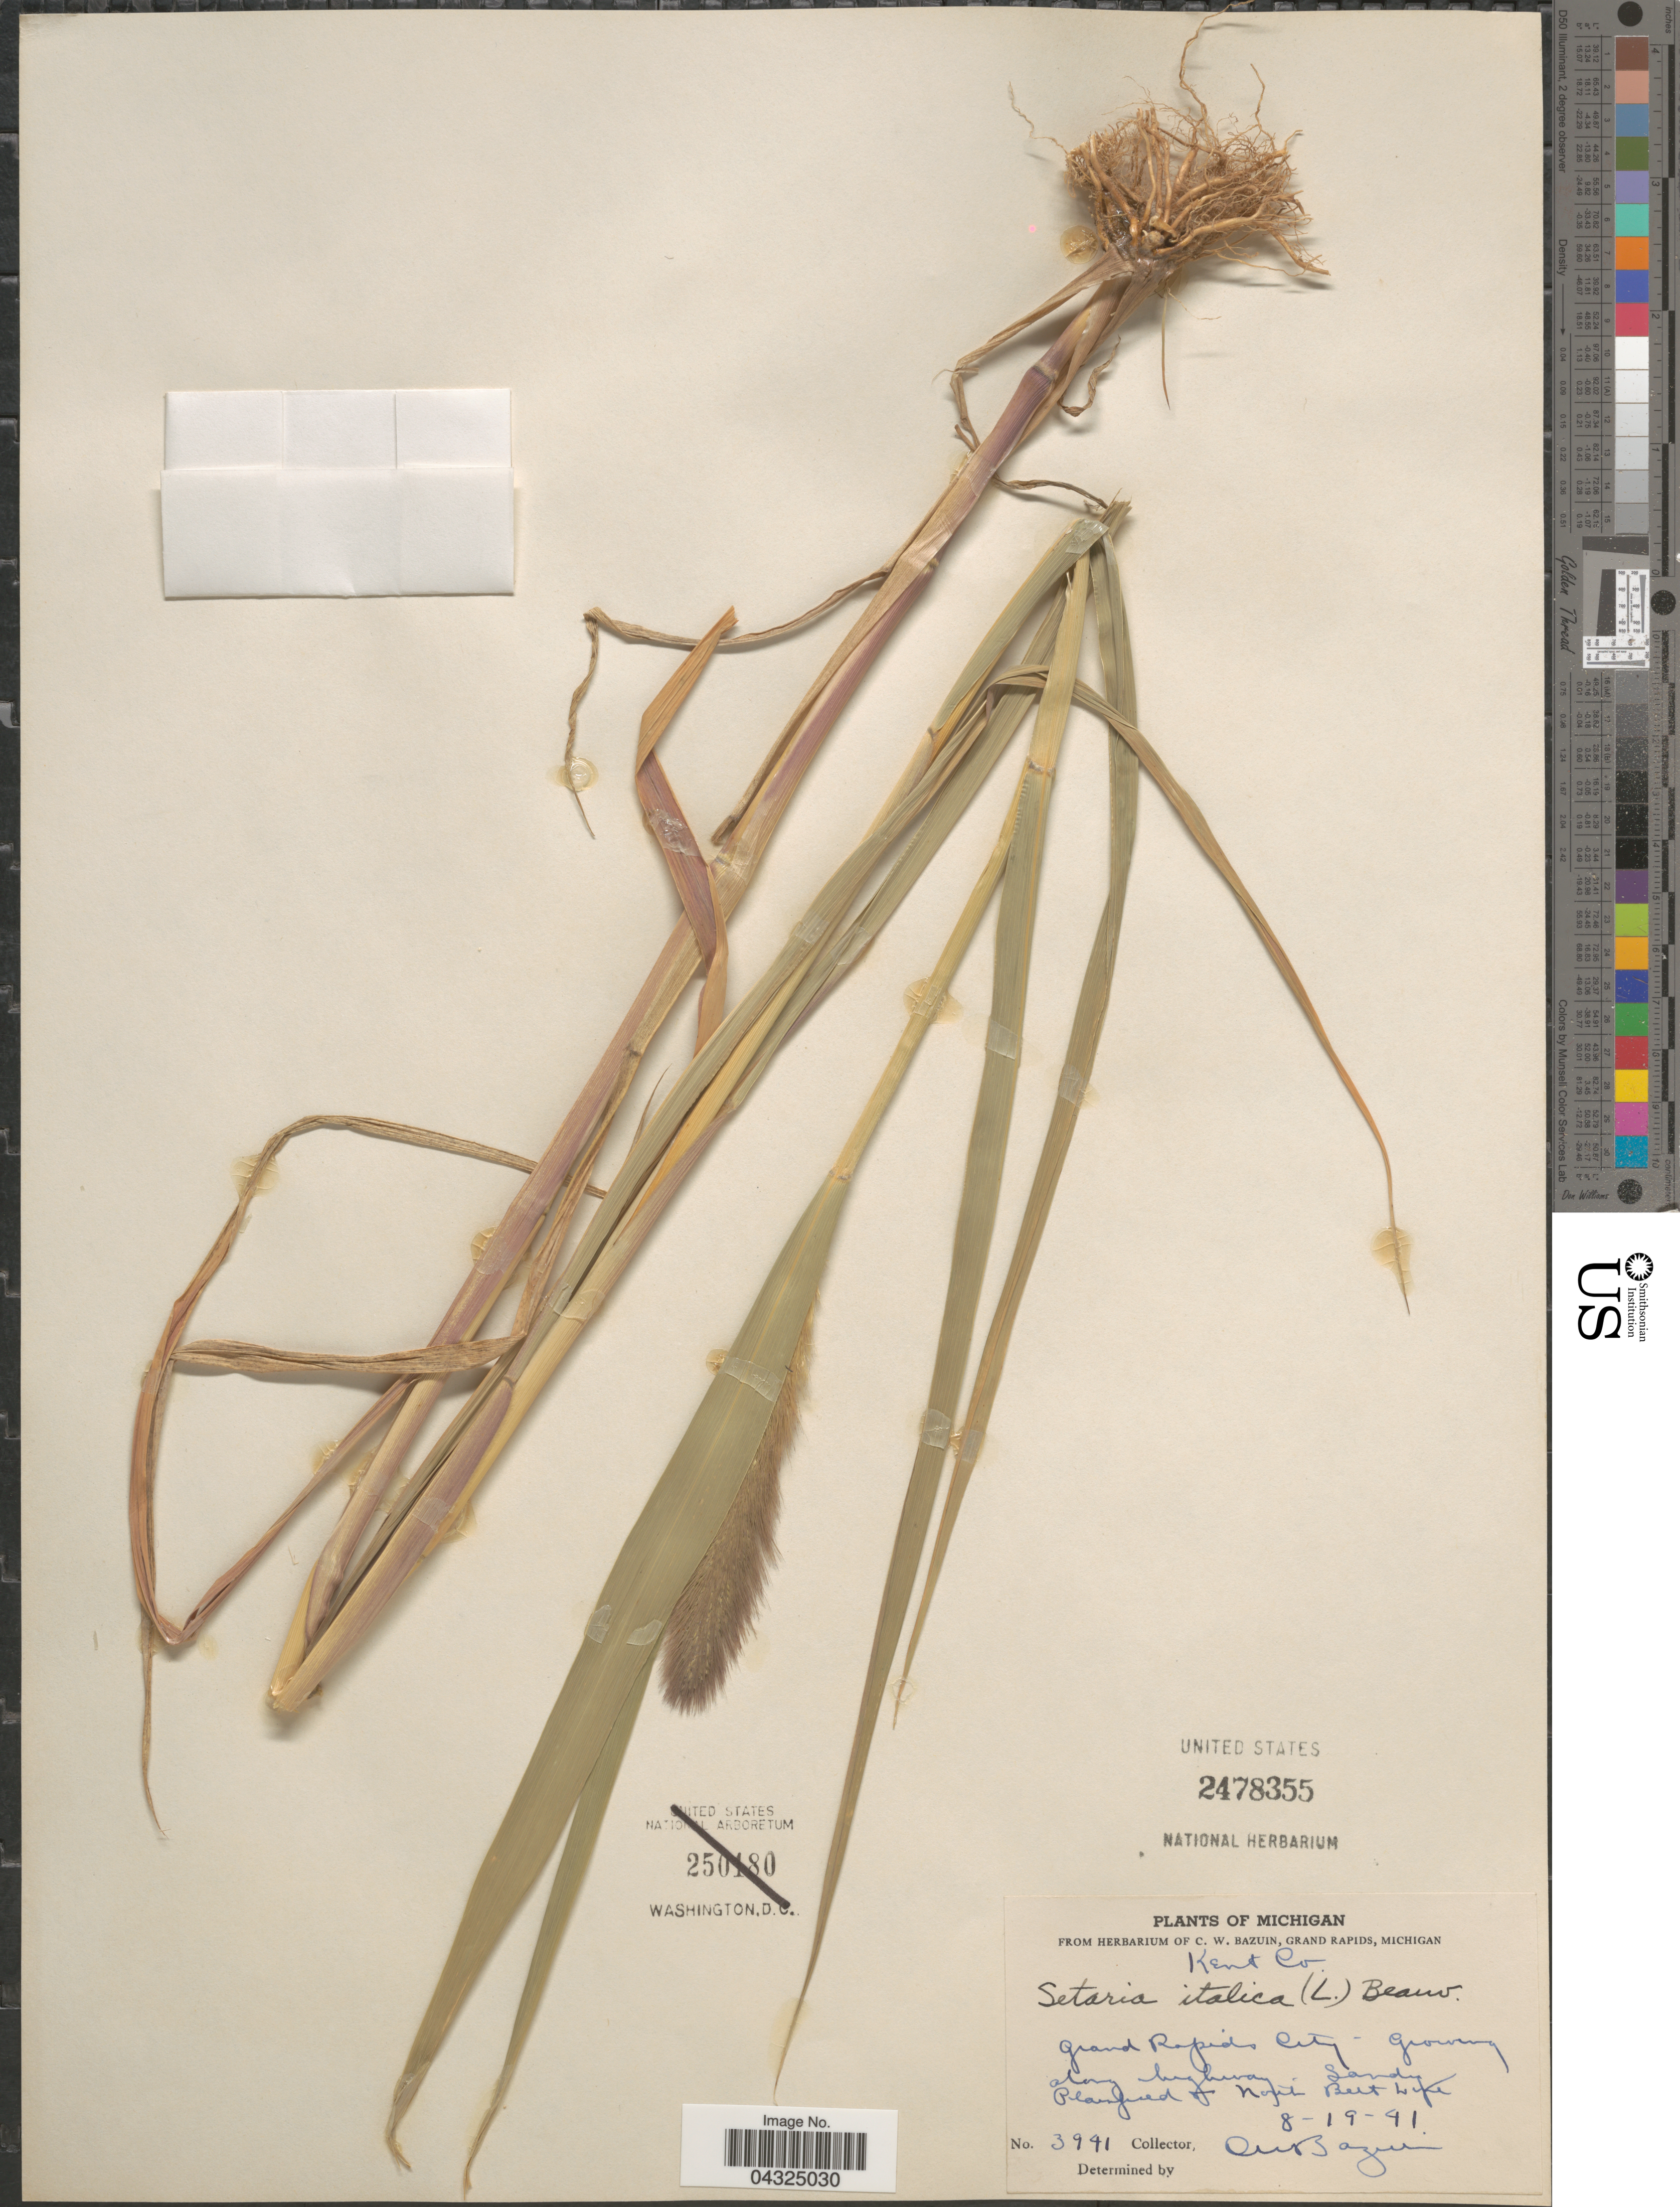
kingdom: Plantae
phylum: Tracheophyta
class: Liliopsida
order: Poales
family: Poaceae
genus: Setaria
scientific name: Setaria italica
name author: (L.) P. Beauv.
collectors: C. Bazuin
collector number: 3941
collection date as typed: Transcribed d/m/y: 19/8/41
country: United States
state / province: Michigan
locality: Kent Co. Grand Rapids City - Growing along highway.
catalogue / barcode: US 2478355